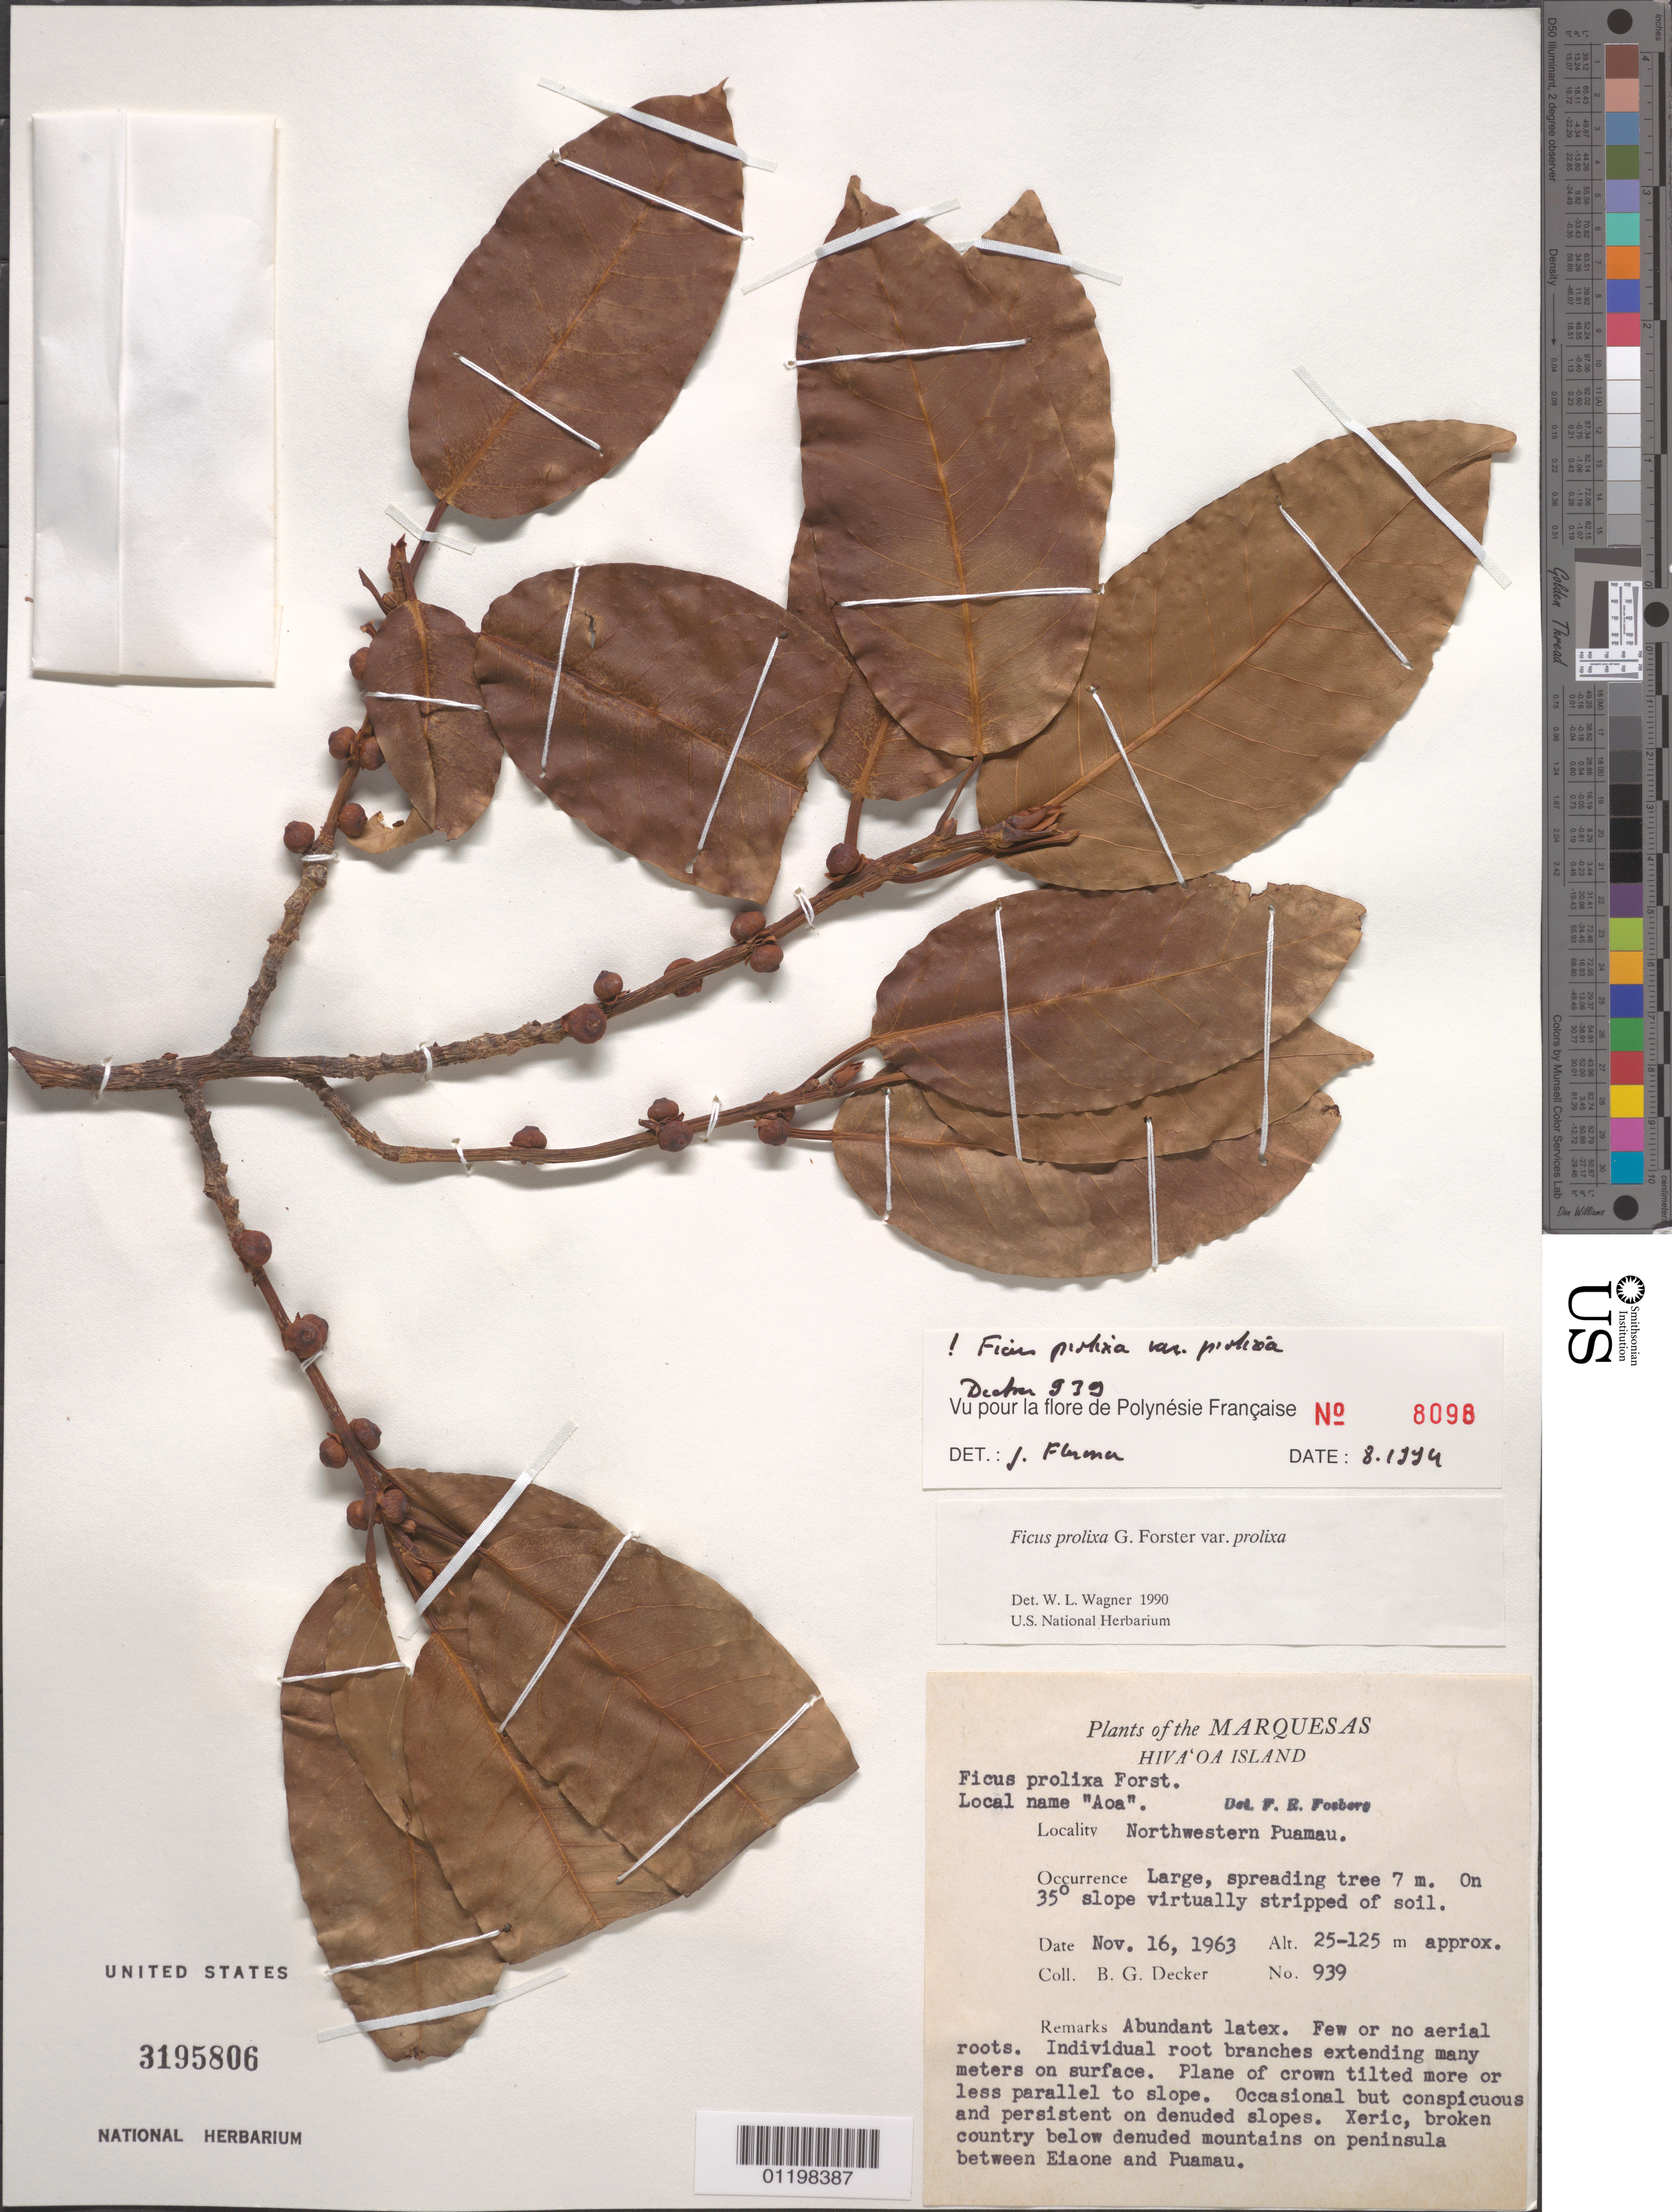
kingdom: Plantae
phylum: Tracheophyta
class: Magnoliopsida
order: Rosales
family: Moraceae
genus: Ficus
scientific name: Ficus prolixa var. prolixa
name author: G. Forst.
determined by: Wagner, W. L., (BOT), Smithsonian Institution - National Museum of Natural History (UNITED STATES)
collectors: B. G. Decker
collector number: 939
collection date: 1963-11-16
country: French Polynesia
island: Hiva Oa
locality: NW Puamau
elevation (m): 25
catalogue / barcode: US 3195806